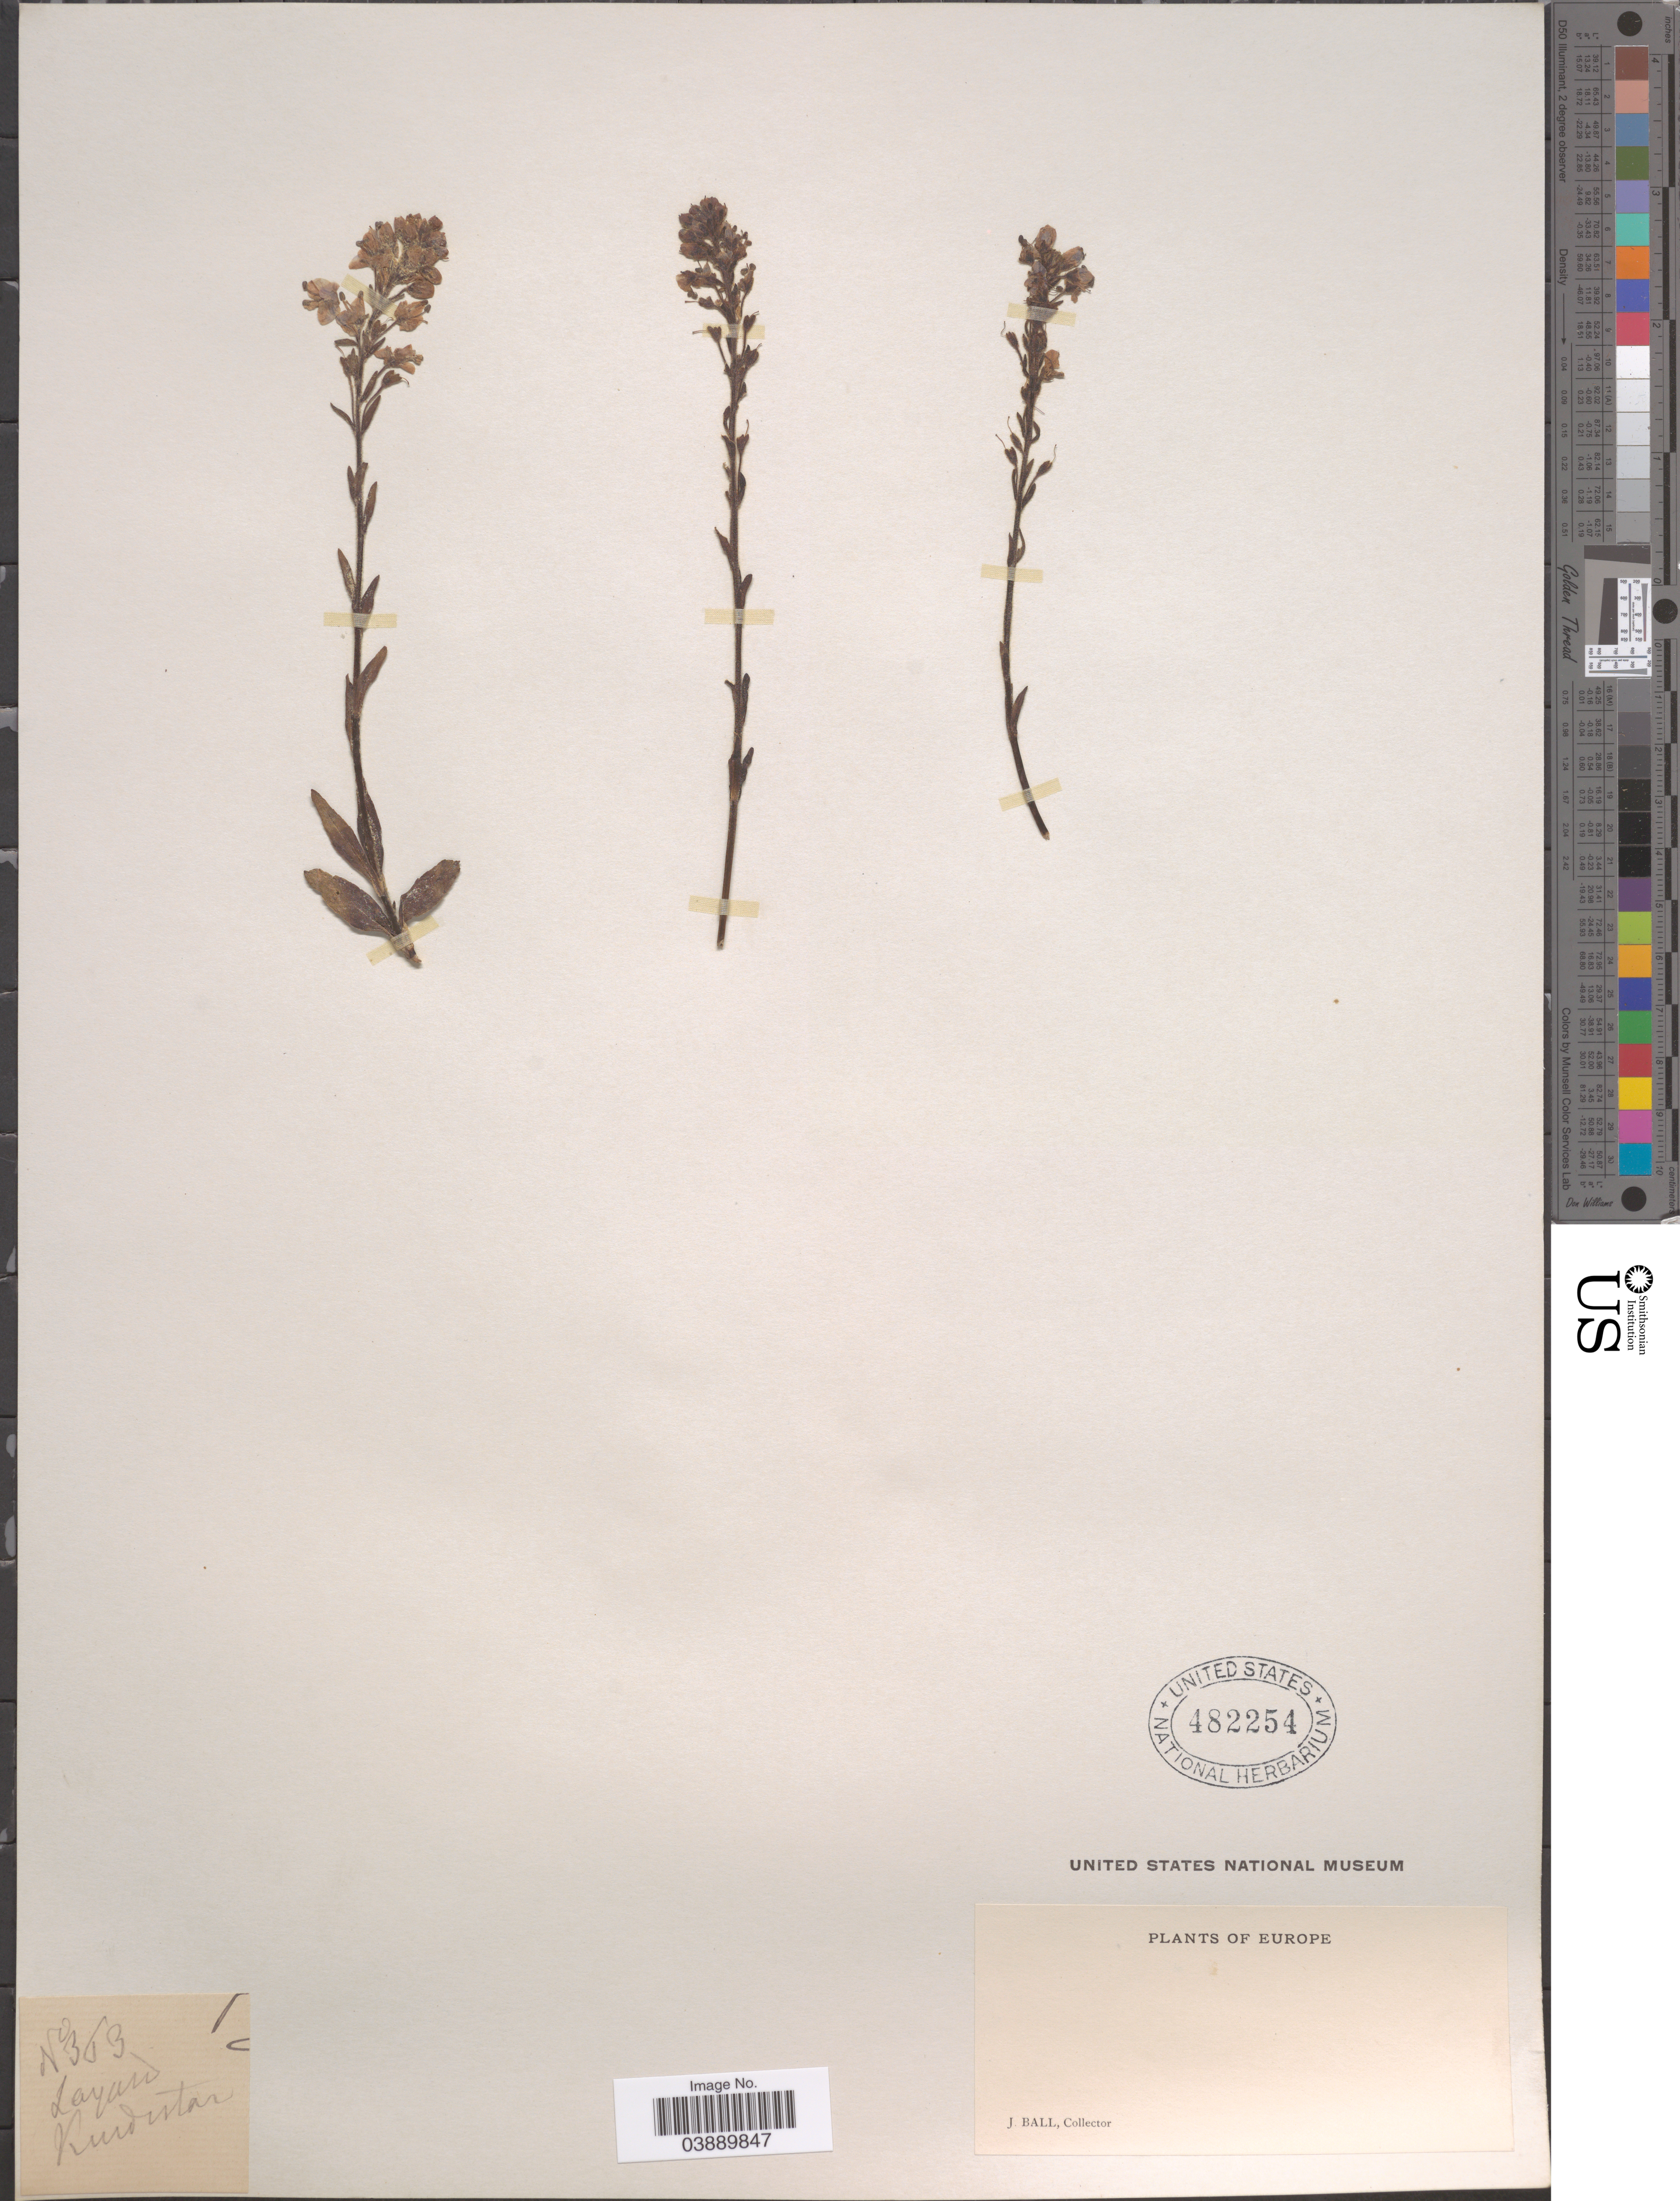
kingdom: Plantae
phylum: Tracheophyta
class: Magnoliopsida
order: Lamiales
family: Plantaginaceae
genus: Veronica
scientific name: Veronica gentianoides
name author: Vahl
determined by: Albach, Dirk C.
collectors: J. Ball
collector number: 363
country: Iran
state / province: Kurdistan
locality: Layan.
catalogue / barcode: US 482254